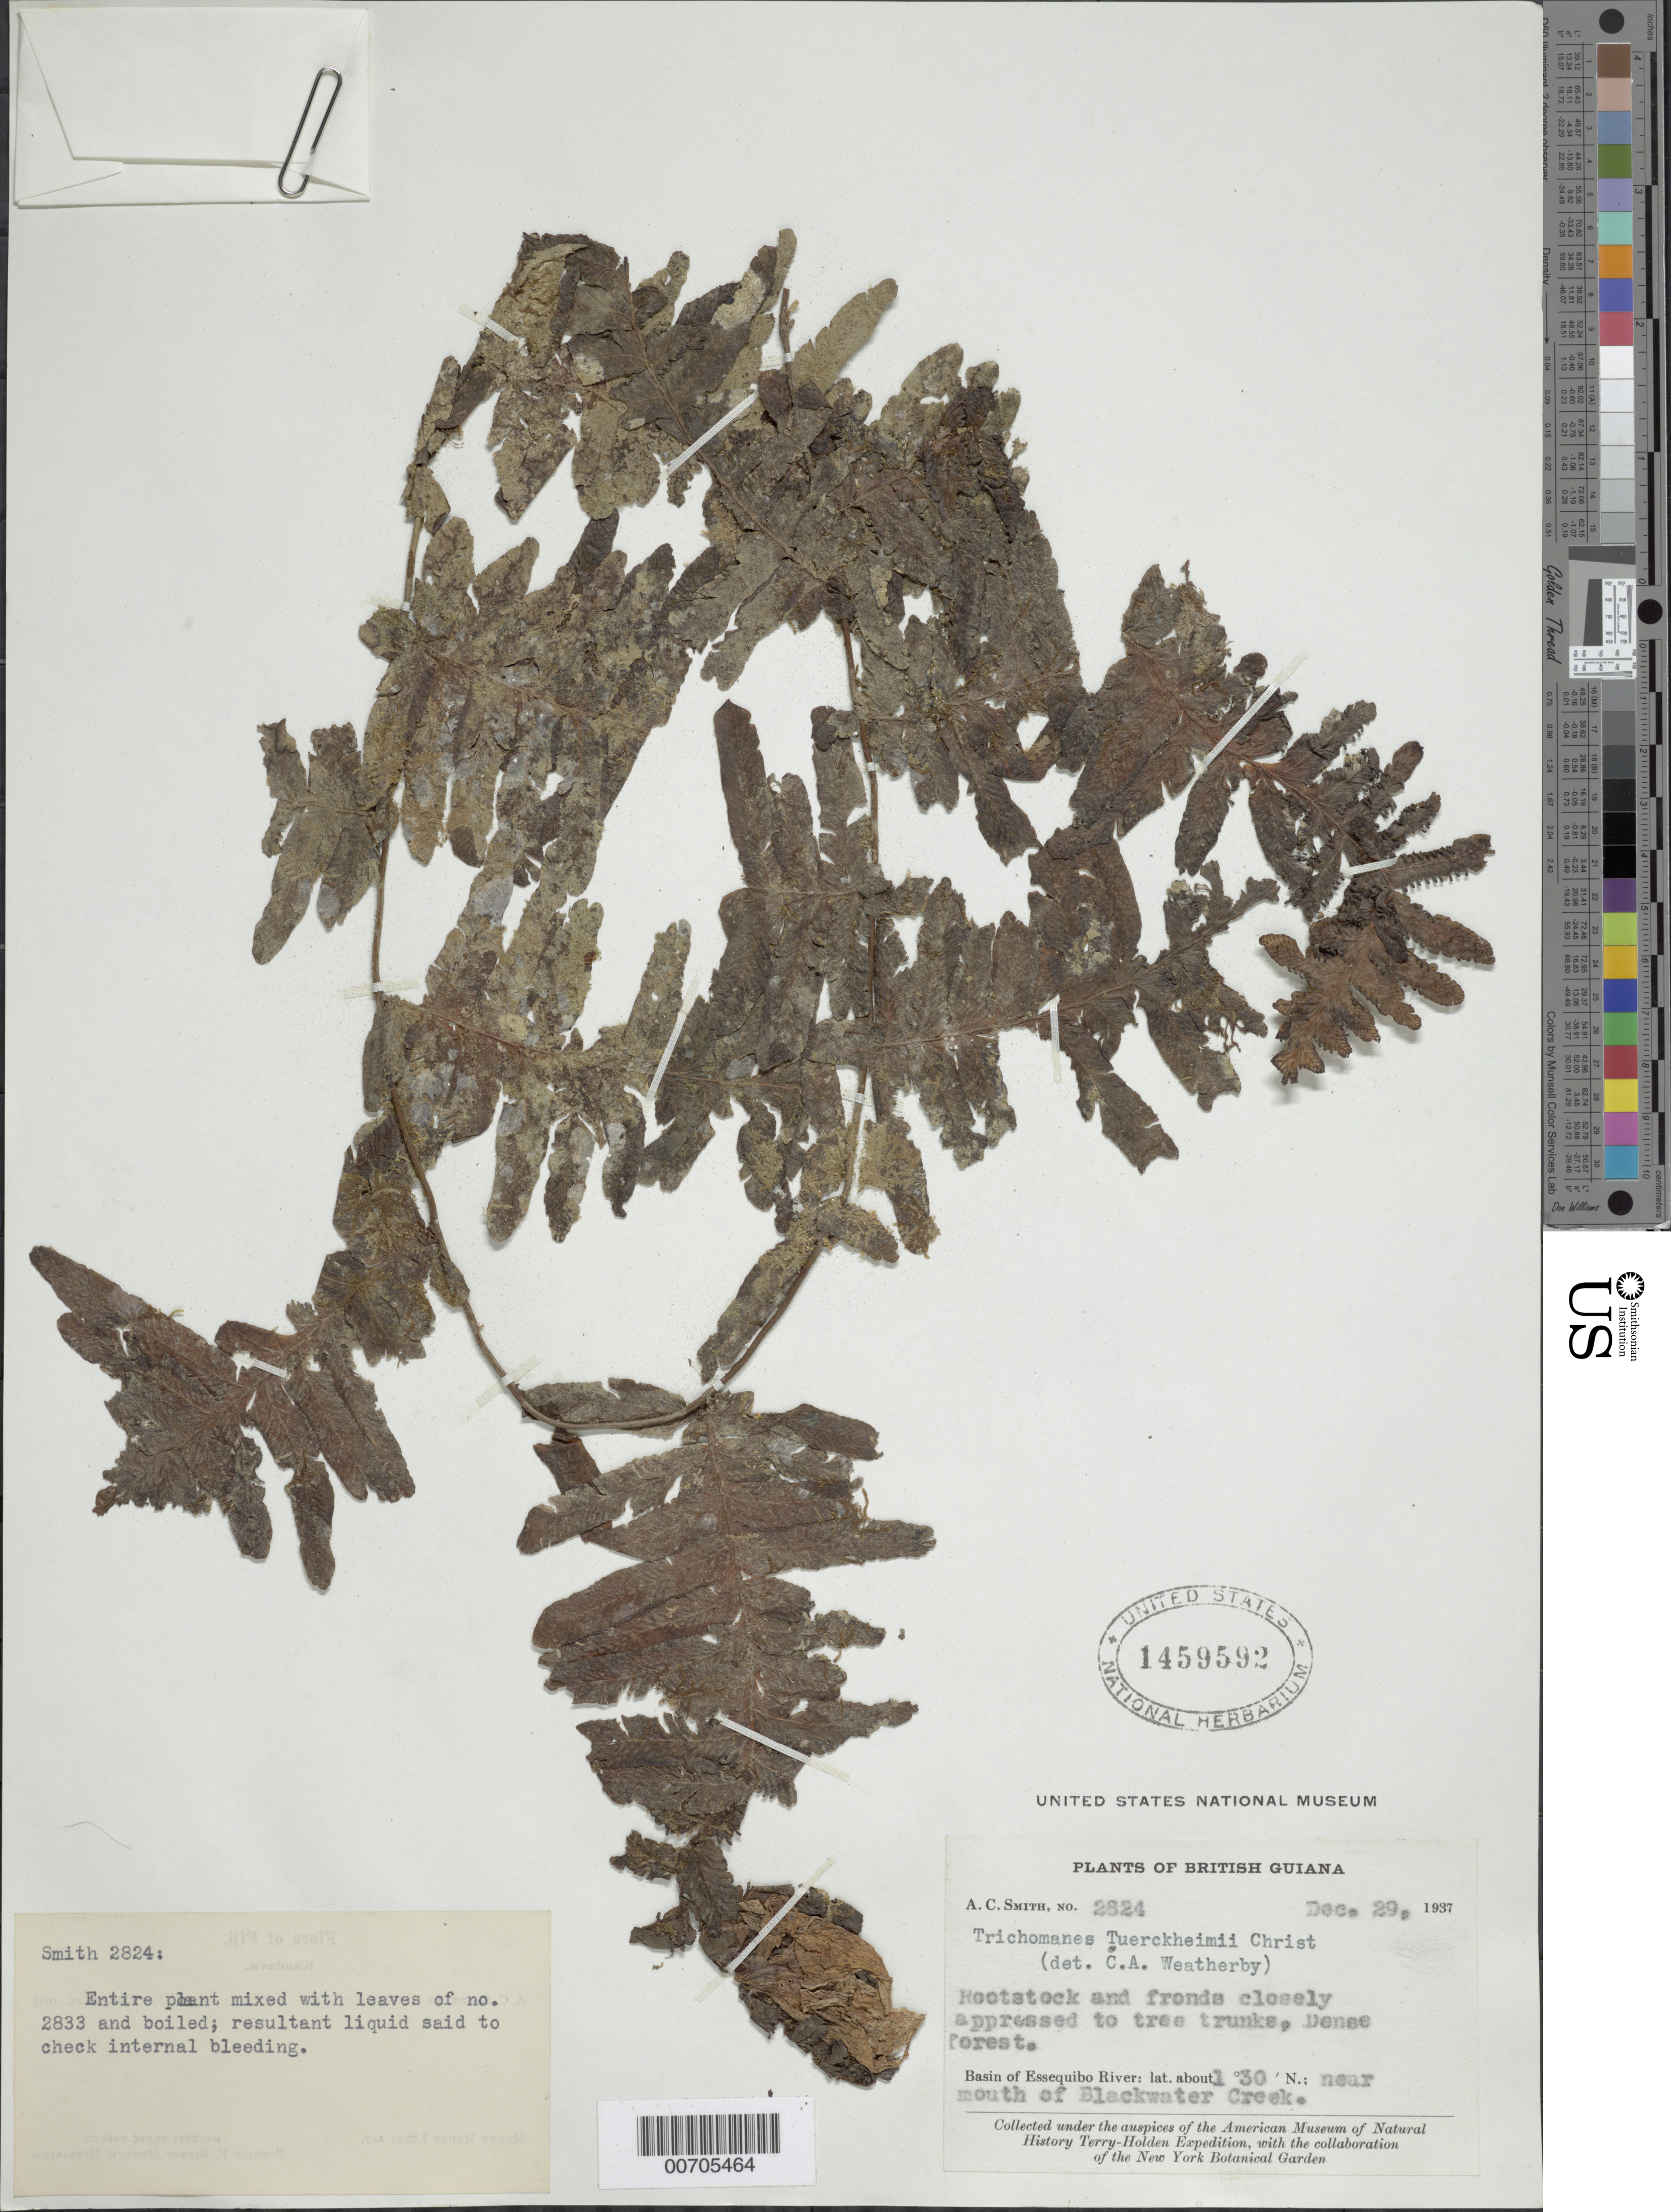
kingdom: Plantae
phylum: Tracheophyta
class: Polypodiopsida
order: Hymenophyllales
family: Hymenophyllaceae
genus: Trichomanes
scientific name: Trichomanes tuerckheimii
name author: Christ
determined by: Weatherby, C. A.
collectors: A. C. Smith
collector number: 2824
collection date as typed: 29-Dec-37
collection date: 1937-12-29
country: Guyana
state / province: U. Takutu-U. Essequibo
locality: Onoro Creek (near mouth), Essequibo River basin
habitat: Dense forest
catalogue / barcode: US 1459592